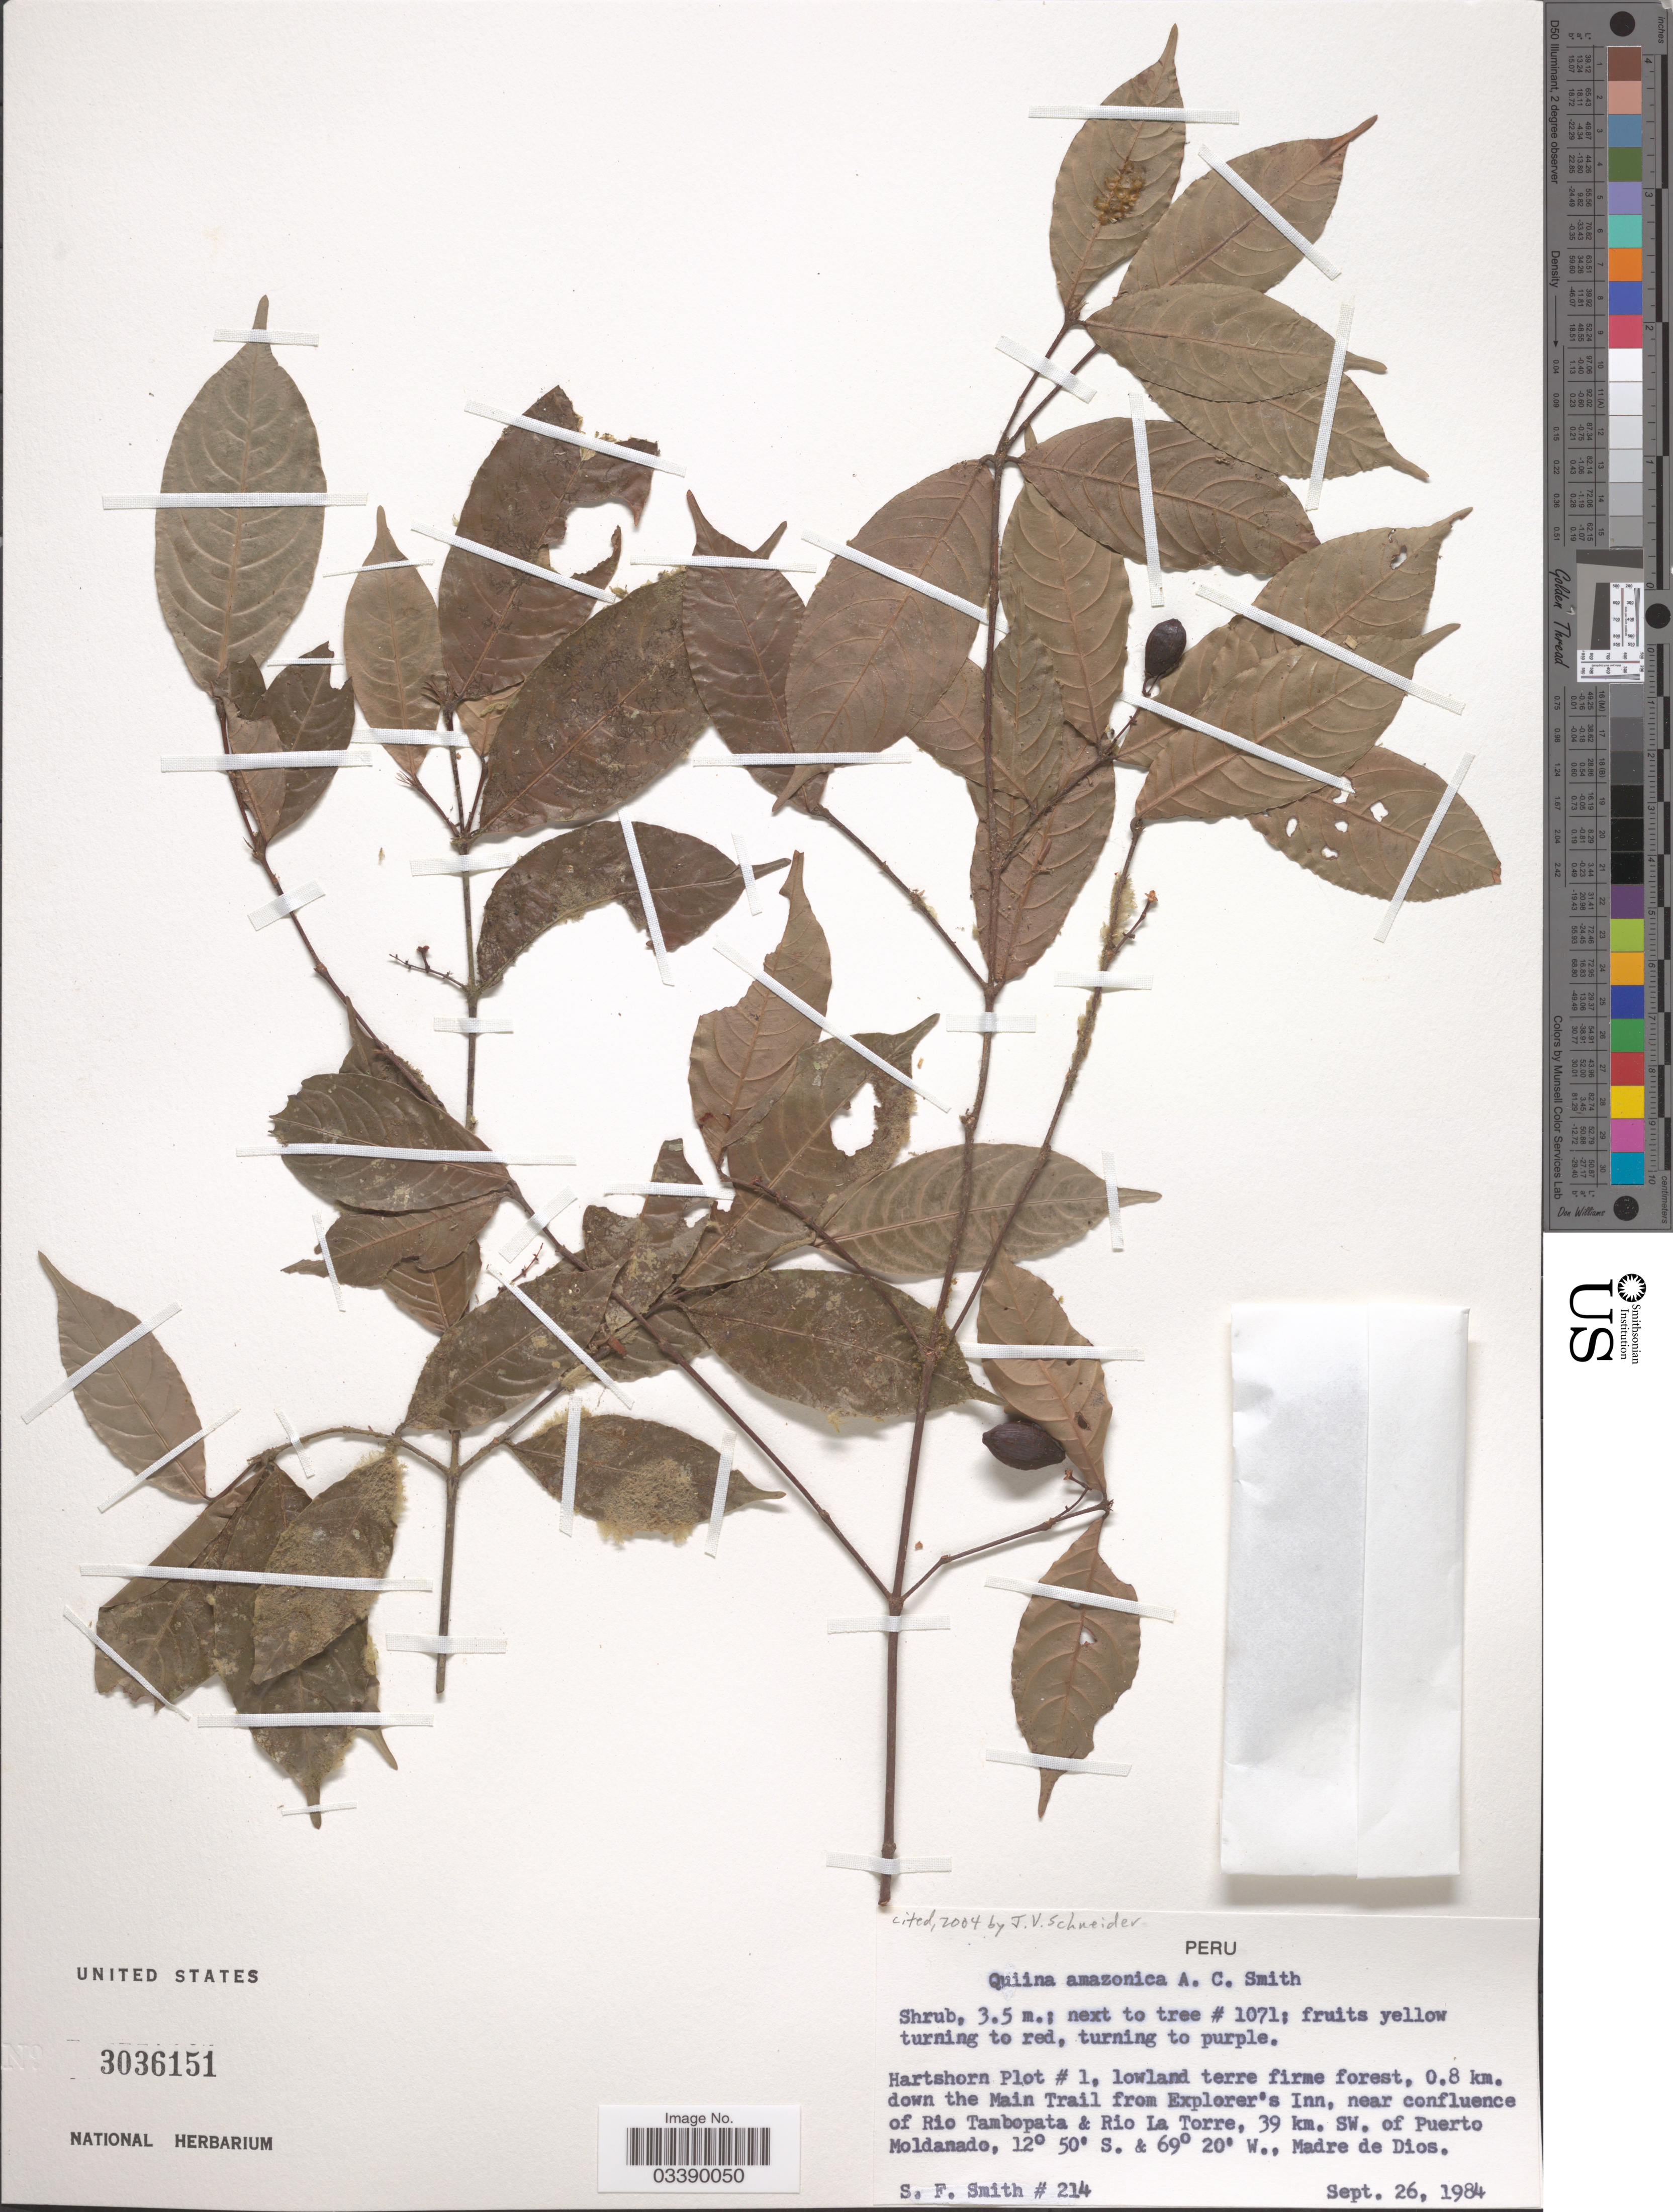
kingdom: Plantae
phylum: Tracheophyta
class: Magnoliopsida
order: Malpighiales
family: Quiinaceae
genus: Quiina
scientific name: Quiina amazonica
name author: A.C. Sm.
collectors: S.F. Smith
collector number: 214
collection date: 1984-09-26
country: Peru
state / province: Madre de Dios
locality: Hartshorn Plot # 1, lowland terre firme forest, 0.8 km. down the Main Trail from Explorer's Inn, near confluence of Rio Tambopata & Rio La Torre, 39 km. SW. of Puerto Moldanado.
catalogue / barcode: US 3036151